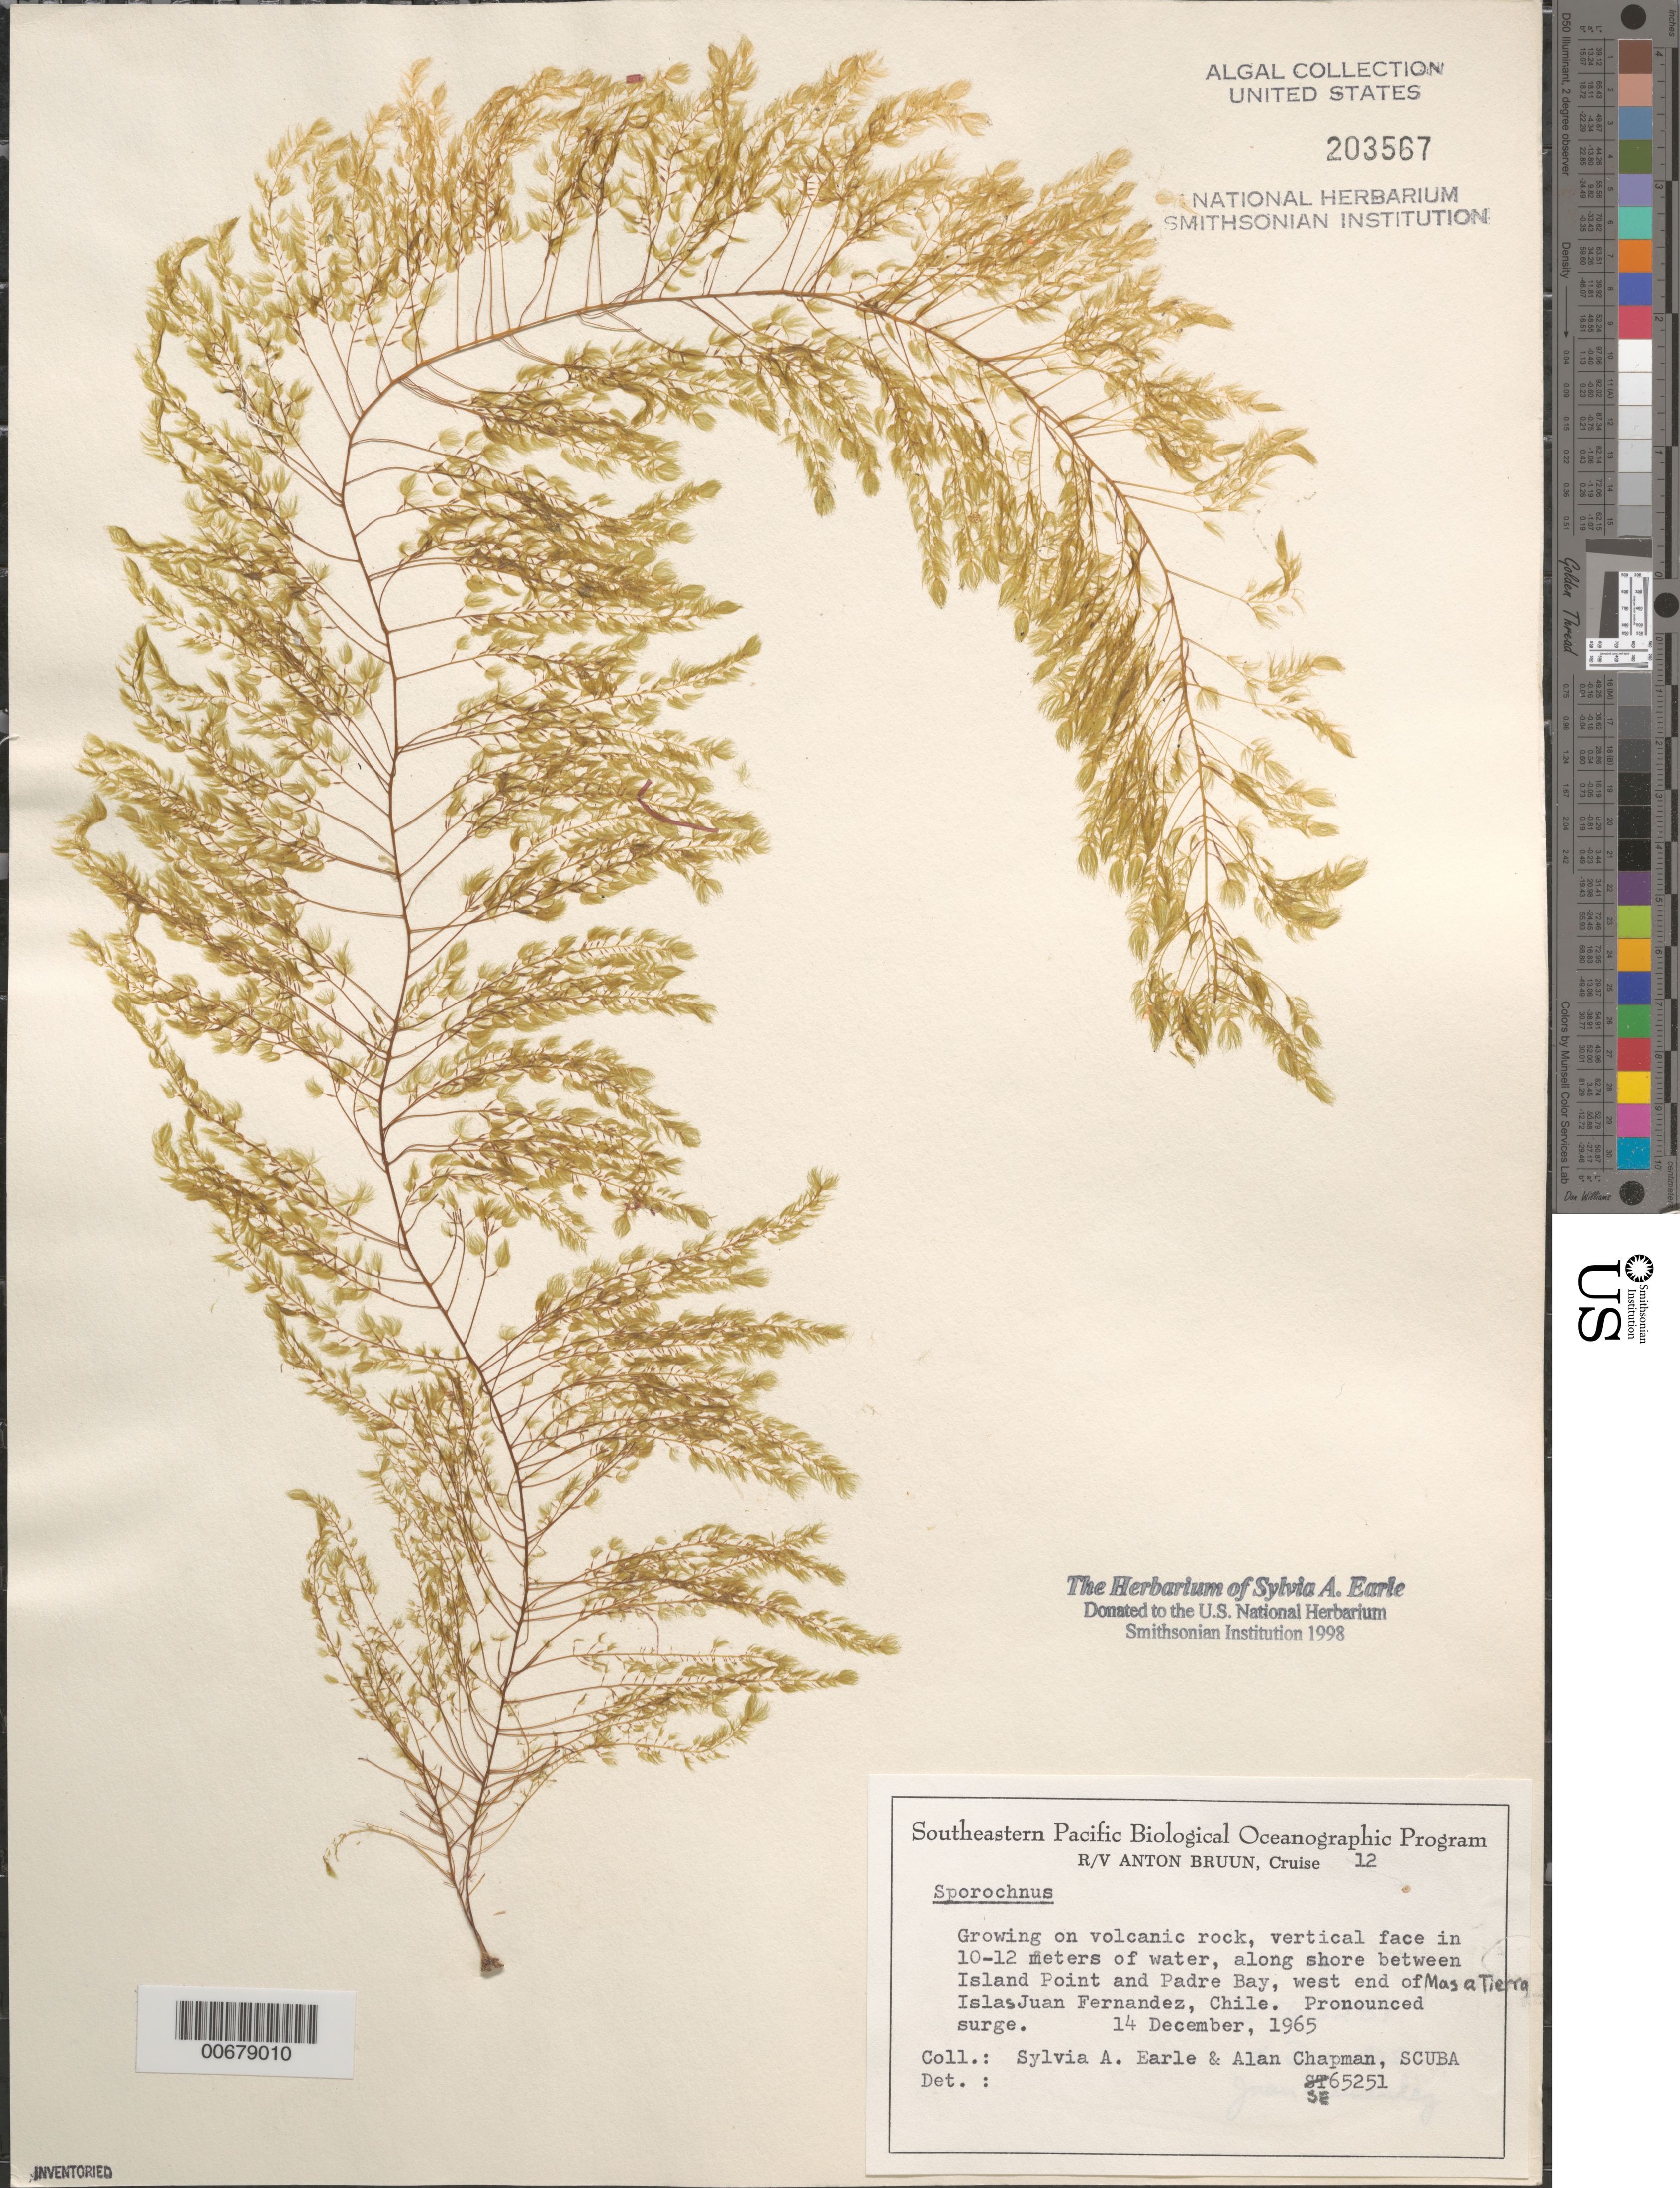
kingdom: Chromista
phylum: Ochrophyta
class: Phaeophyceae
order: Sporochnales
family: Sporochnaceae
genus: Sporochnus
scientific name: Sporochnus sp.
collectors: S. A. Earle & A. Chapman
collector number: SE 65251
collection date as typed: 14 Dec 1965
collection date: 1965-12-14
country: Chile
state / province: Valparaíso (V)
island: Isla Más a Tierra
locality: Between Island Point and Padre Bay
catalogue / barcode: US 203567